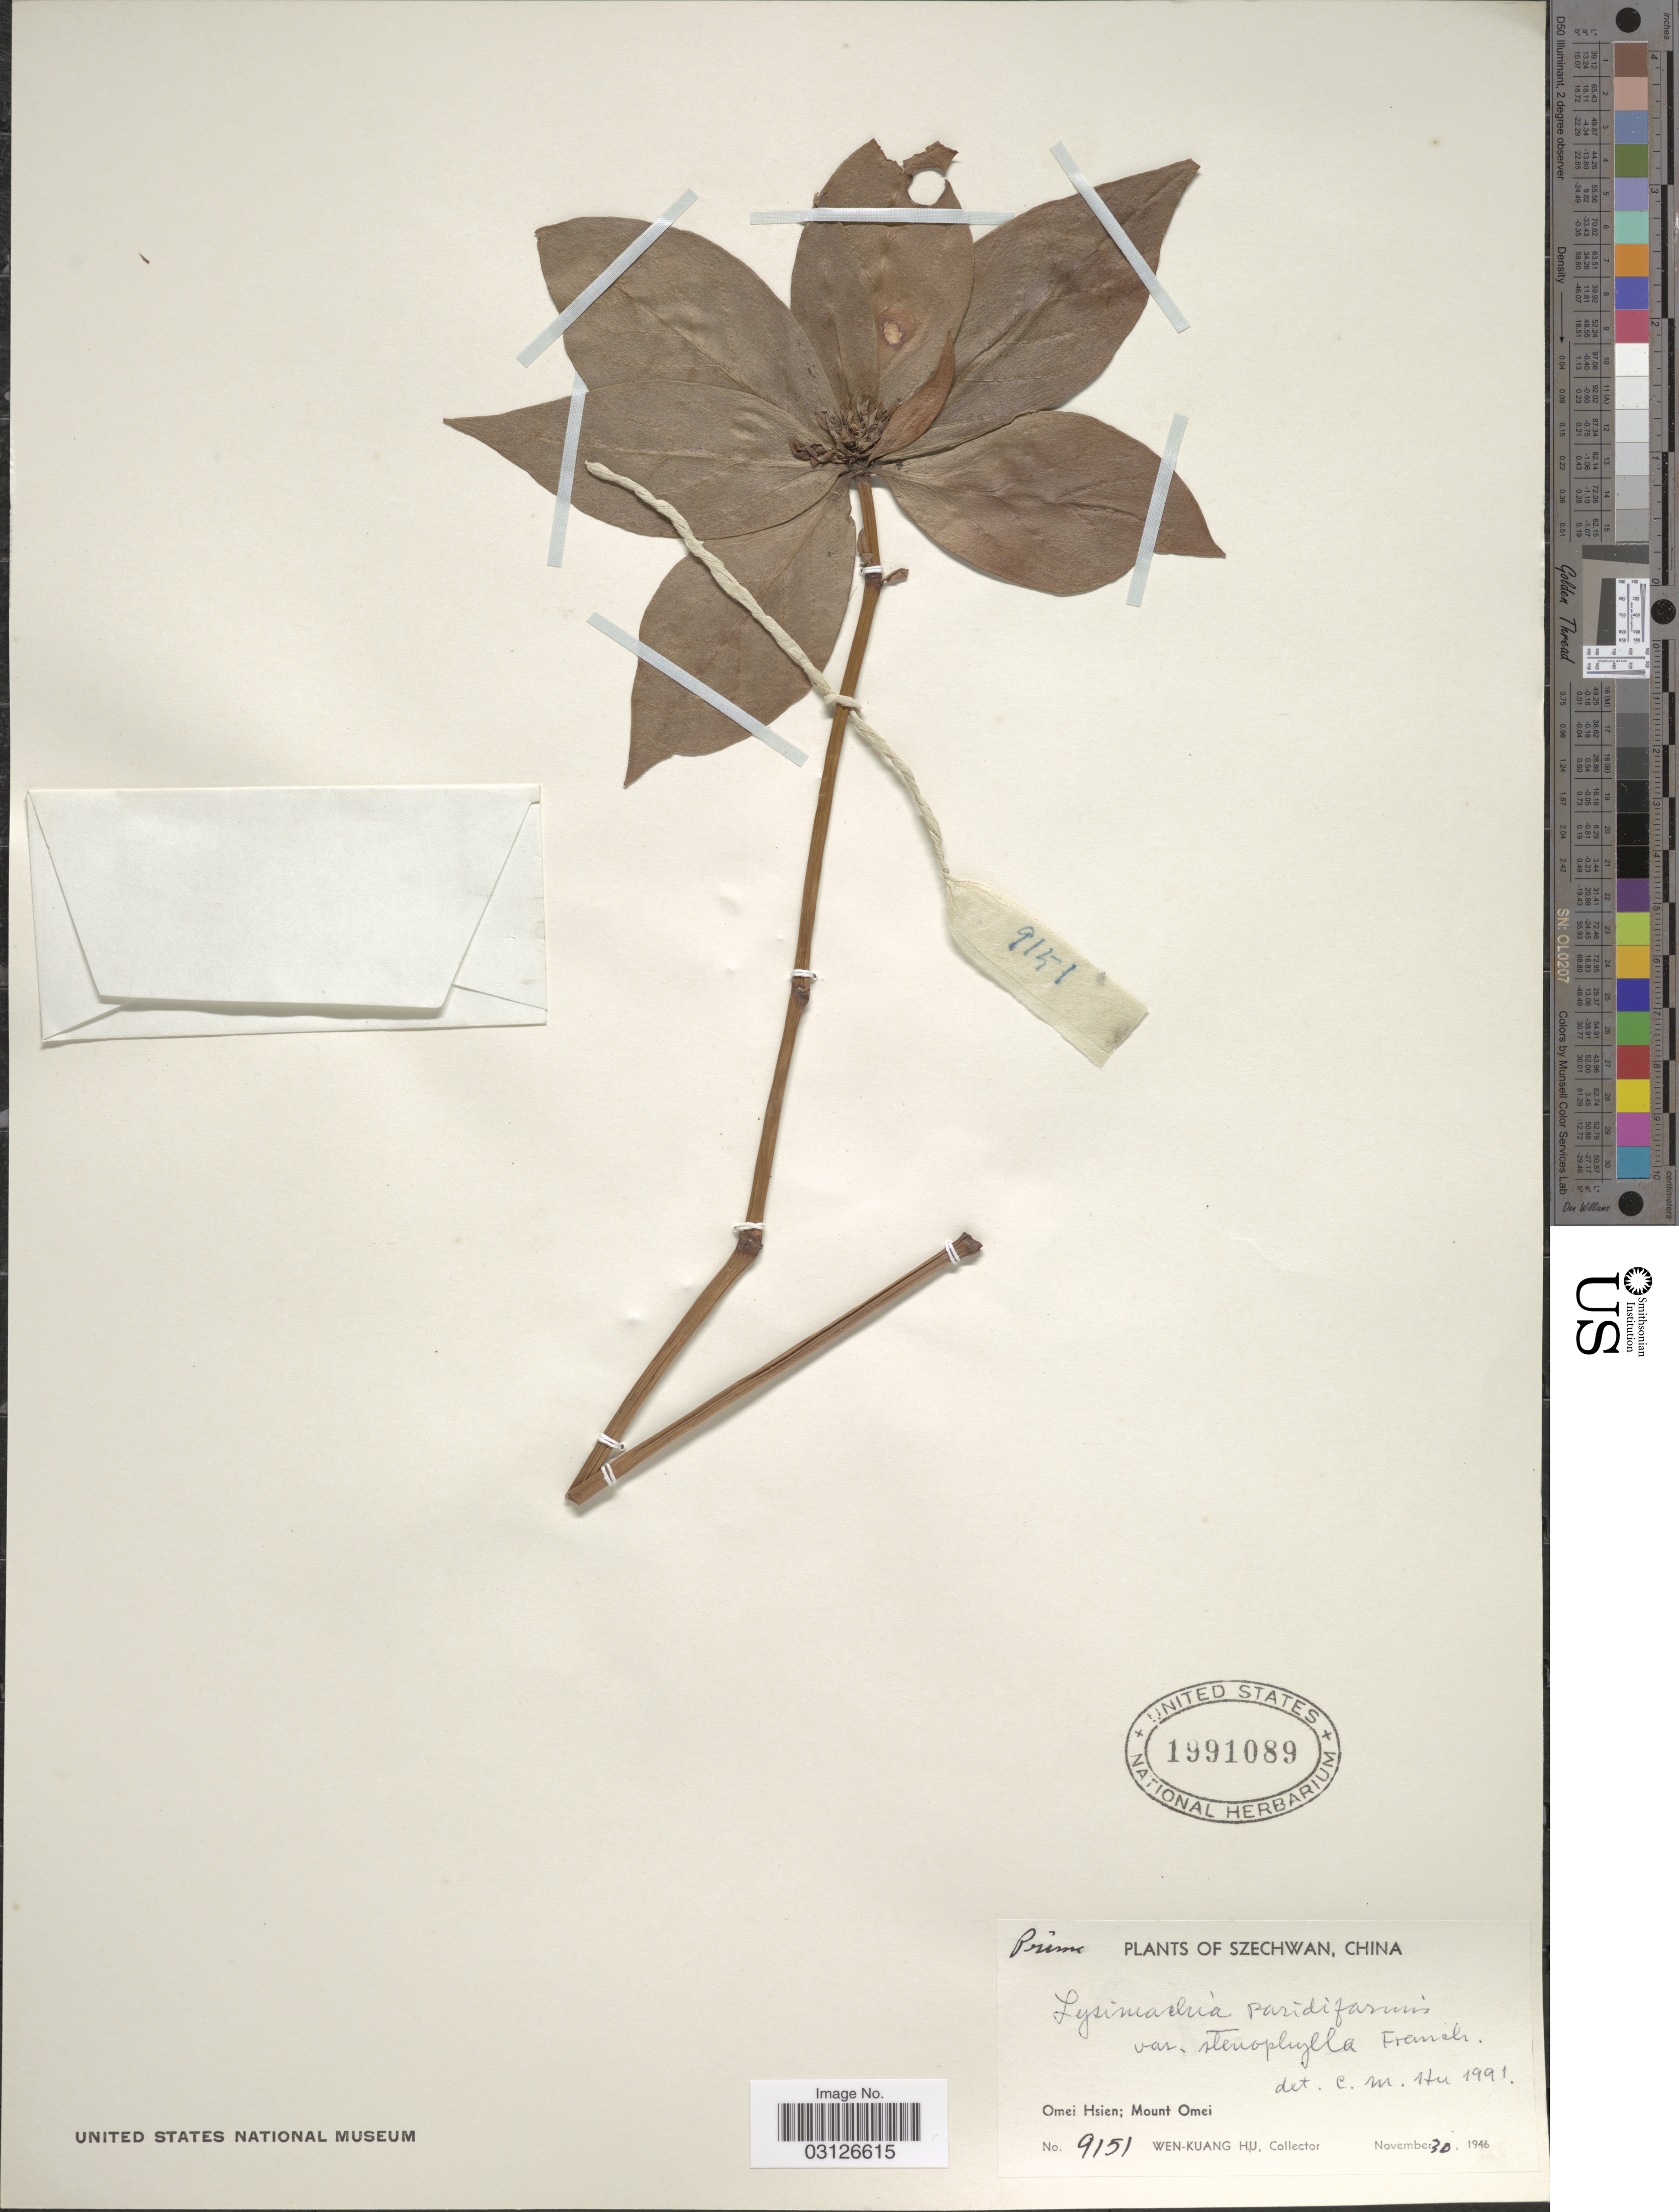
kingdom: Plantae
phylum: Tracheophyta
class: Magnoliopsida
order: Ericales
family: Primulaceae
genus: Lysimachia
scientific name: Lysimachia paridiformis var. stenophylla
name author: Franch.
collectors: W. K. Hu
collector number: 9151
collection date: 1946-11-30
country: China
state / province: Sichuan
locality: Szechwan. Omei Hsien; Mount Omei.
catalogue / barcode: US 1991089